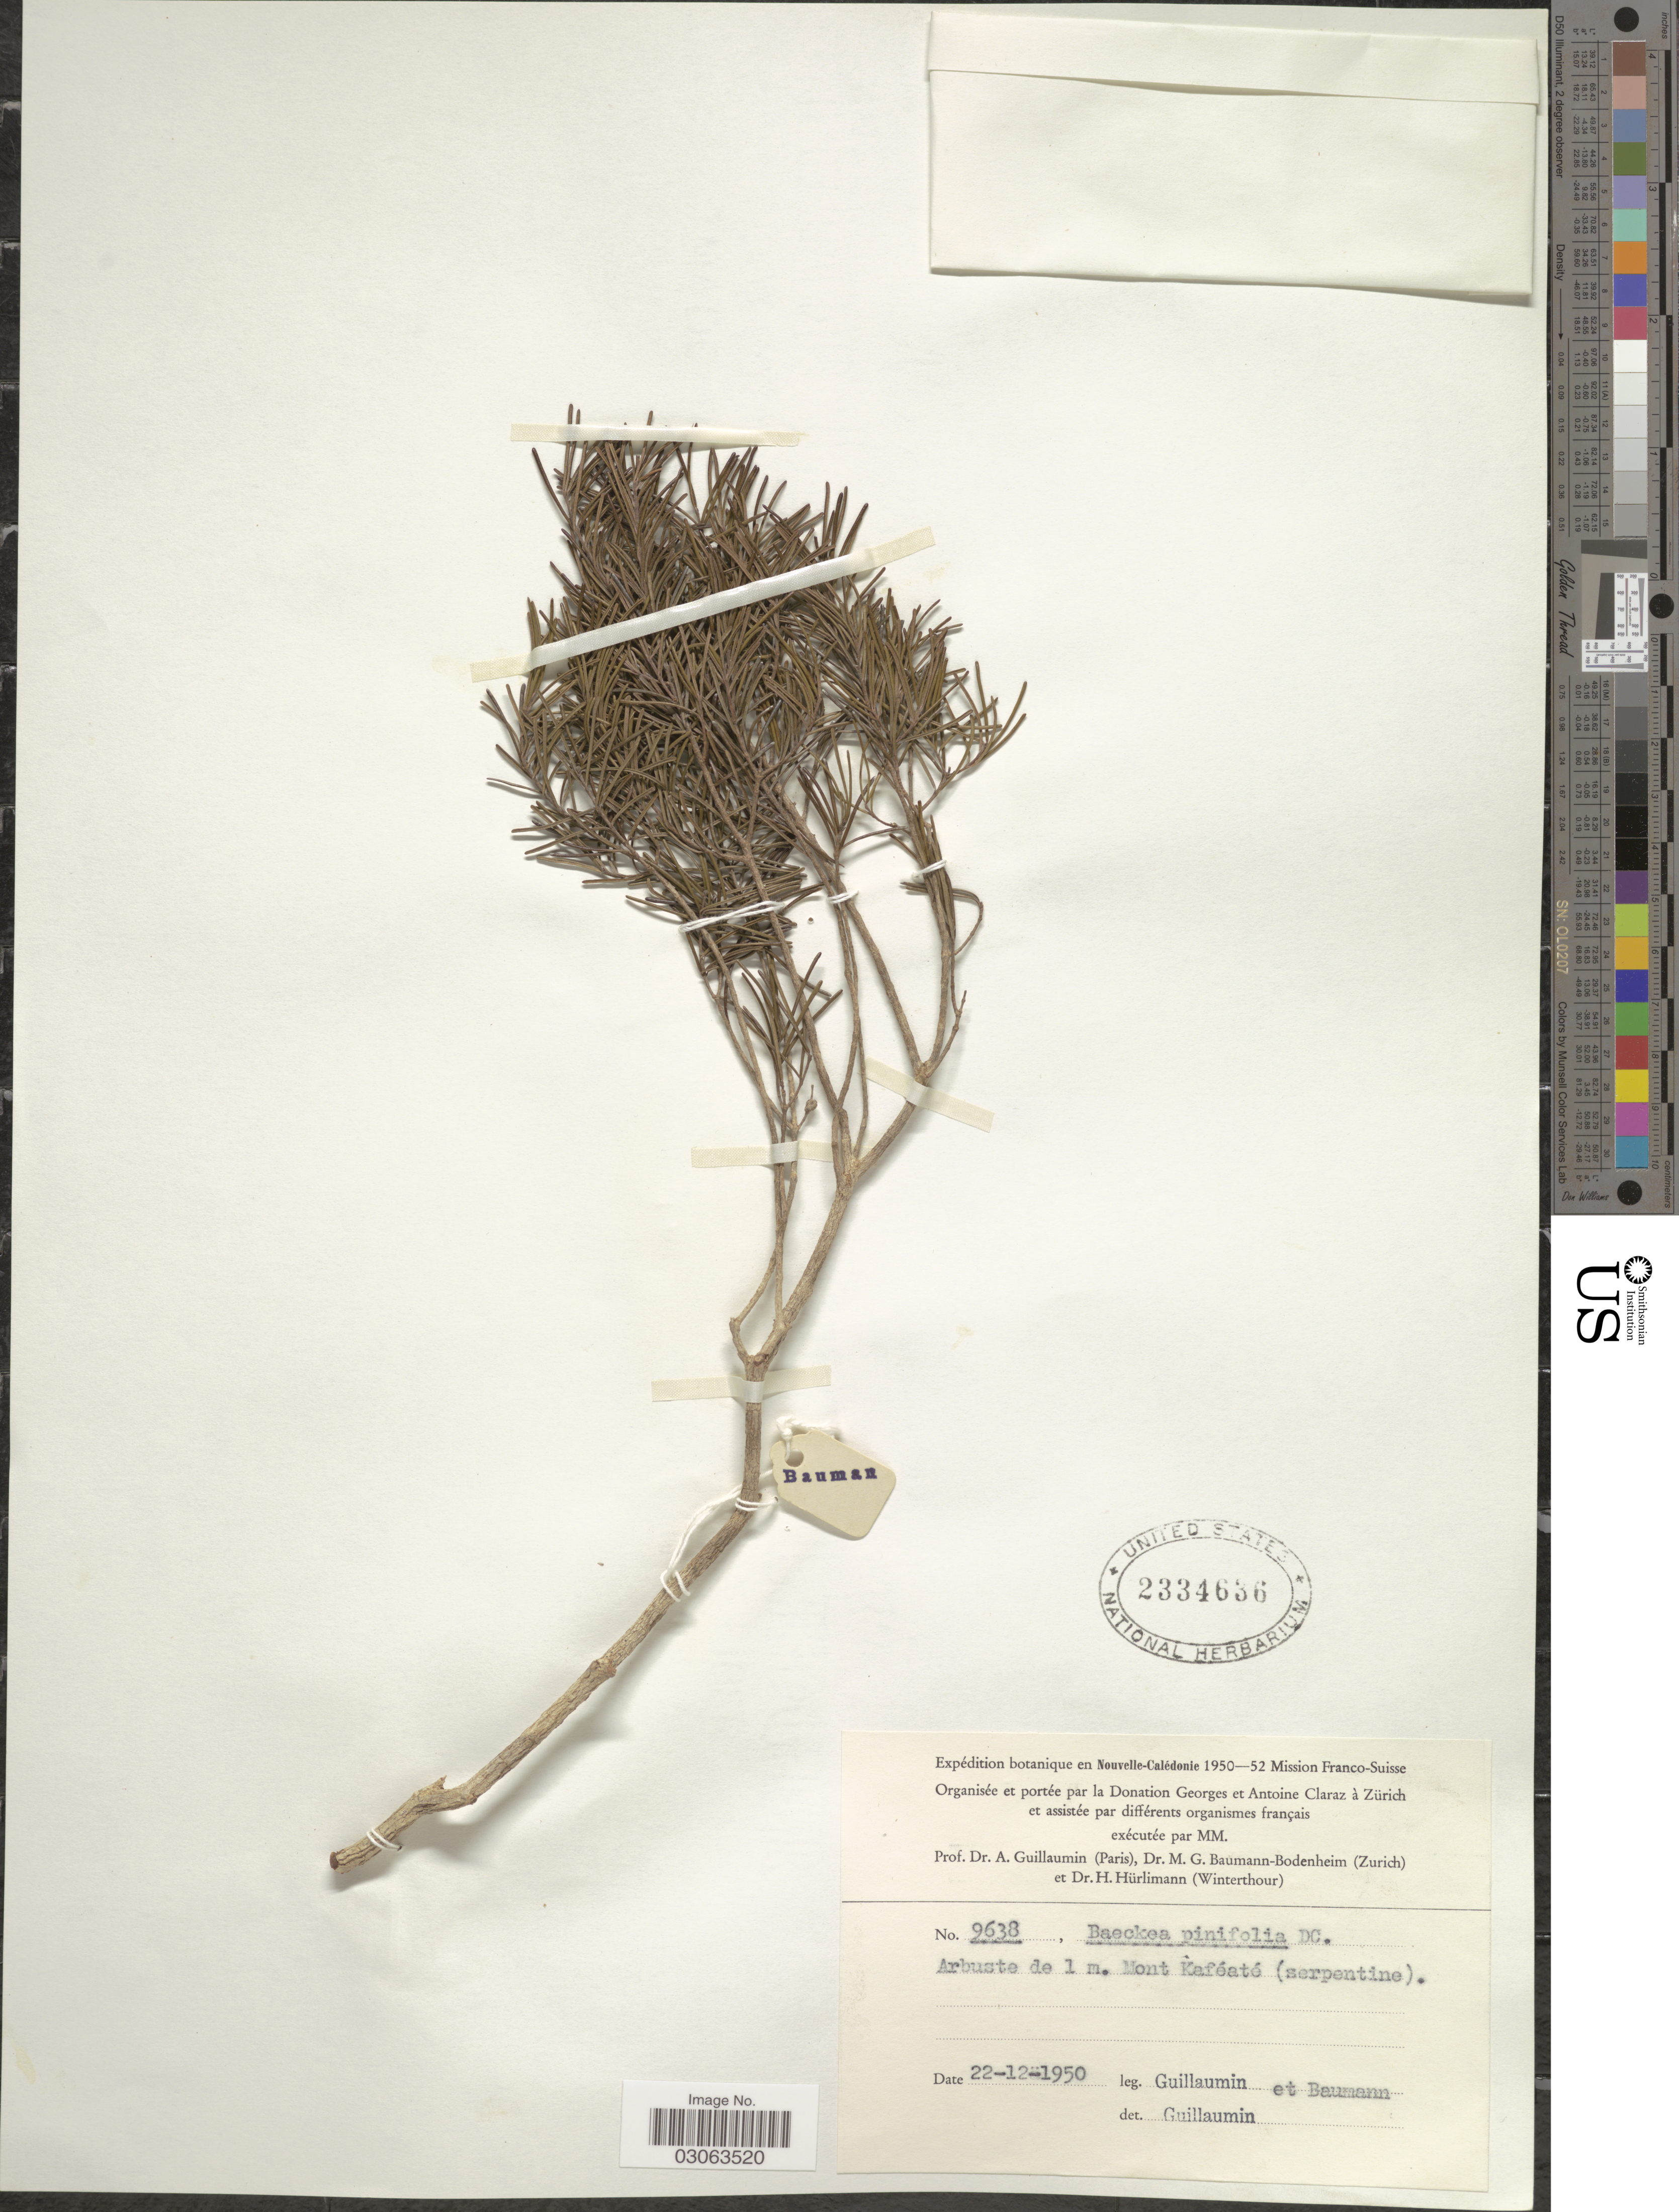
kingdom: Plantae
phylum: Tracheophyta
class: Magnoliopsida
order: Myrtales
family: Myrtaceae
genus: Sannantha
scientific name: Sannantha pinifolia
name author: (Labill.) P.G. Wilson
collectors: A. Guillaumin & M. G. Baumann-Bodenheim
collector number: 9638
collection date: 1950-12-22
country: New Caledonia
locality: Mont Kaféaté (serpentine).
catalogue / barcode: US 2334636